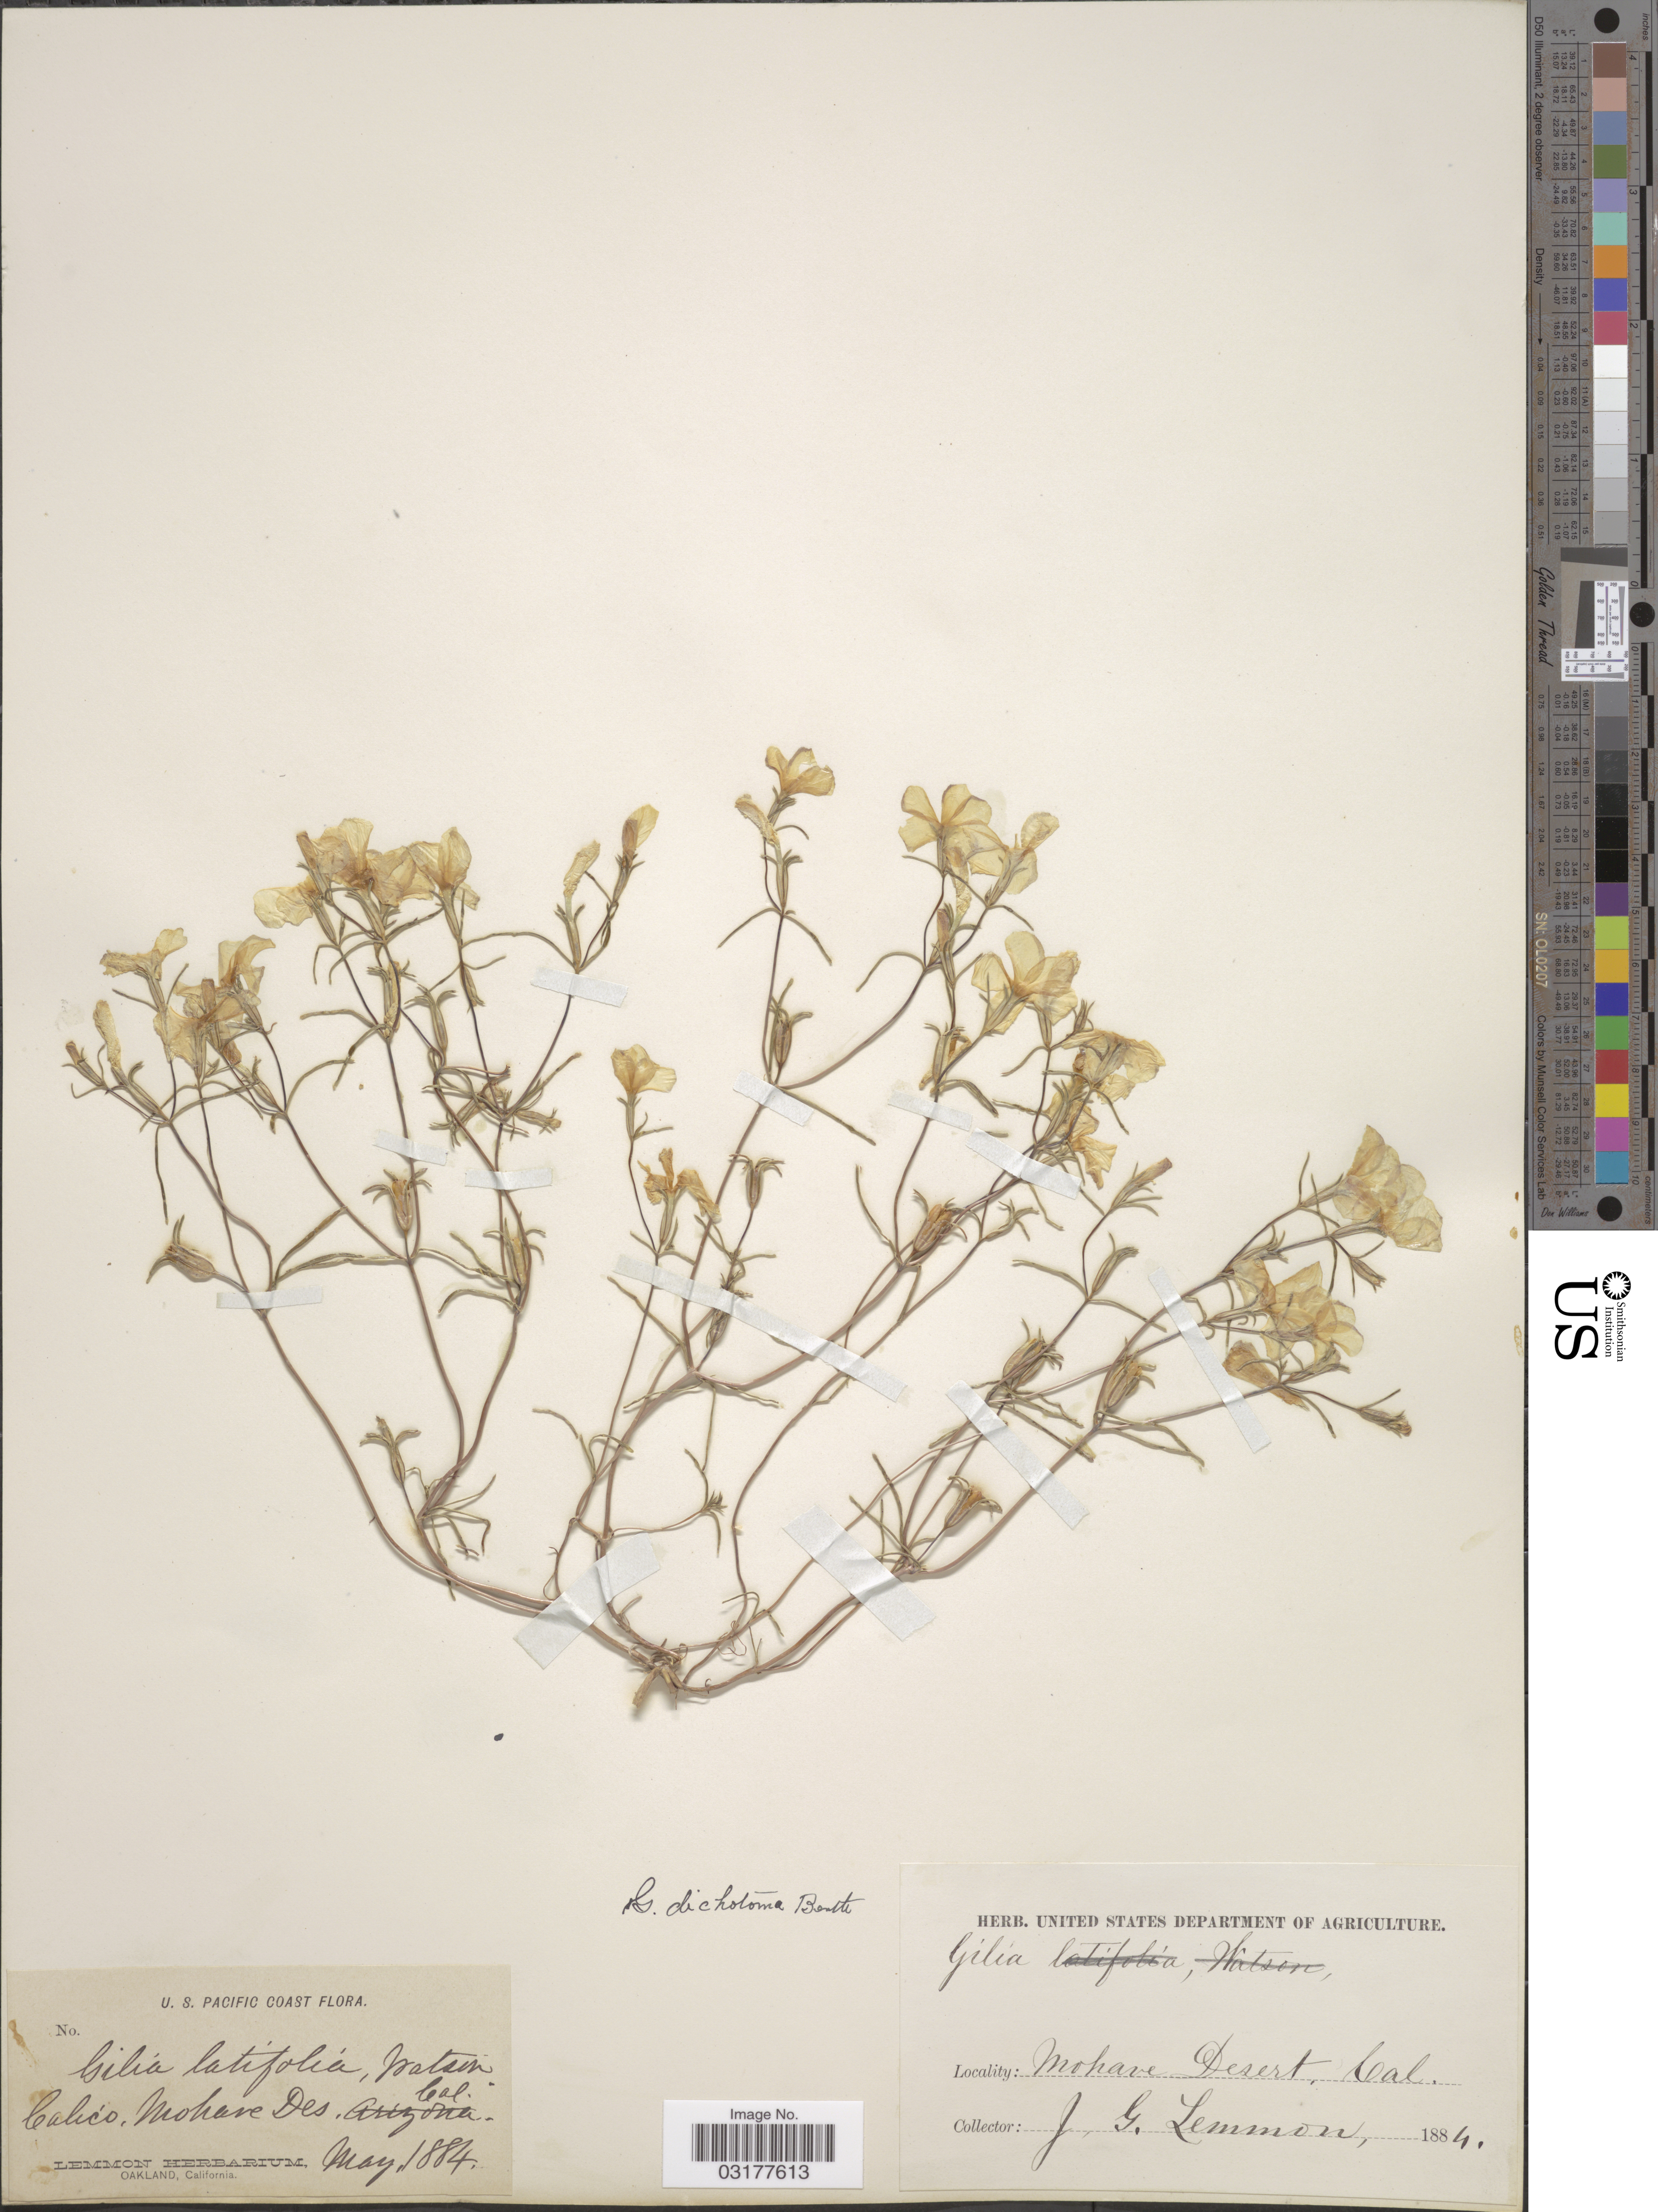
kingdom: Plantae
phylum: Tracheophyta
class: Magnoliopsida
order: Ericales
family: Polemoniaceae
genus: Linanthus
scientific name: Linanthus dichotomus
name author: Benth.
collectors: J. Lemmon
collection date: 1884-05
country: United States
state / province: California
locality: U.S. Pacific Coast. Calico, Mohave Des. Cal.